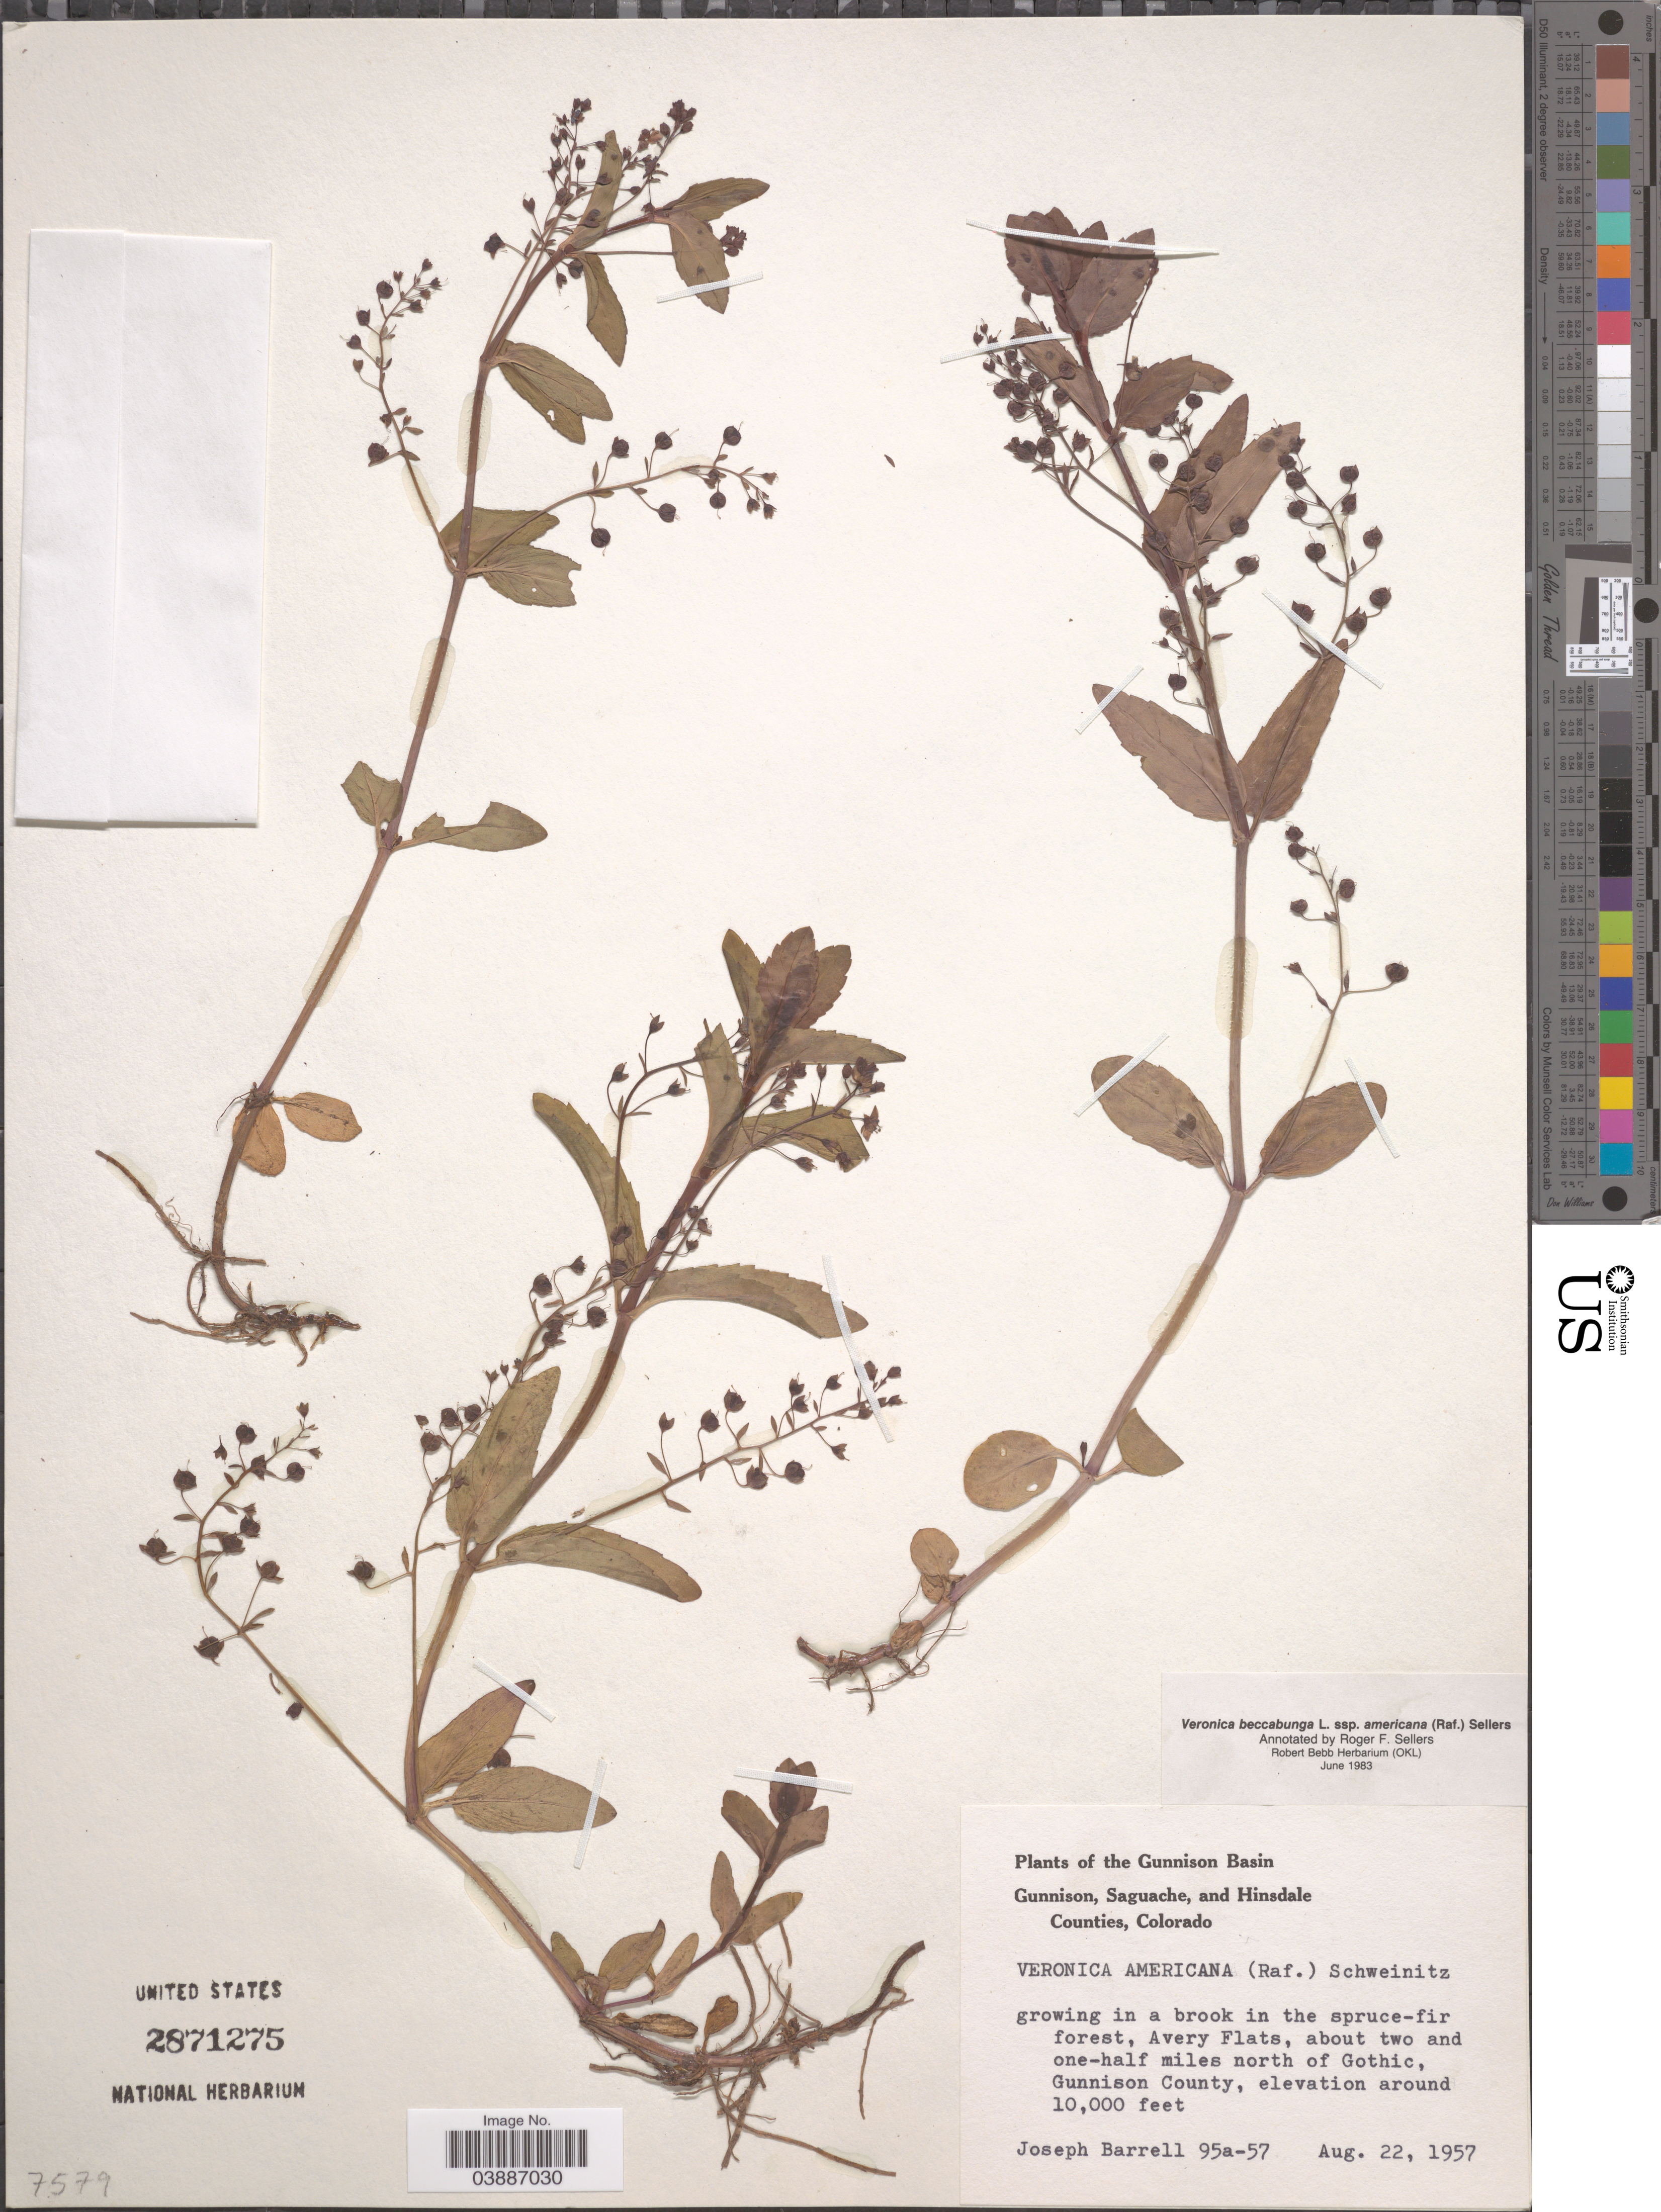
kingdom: Plantae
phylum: Tracheophyta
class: Magnoliopsida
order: Lamiales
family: Plantaginaceae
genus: Veronica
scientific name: Veronica beccabunga subsp. americana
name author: Raf.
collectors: J. Barrell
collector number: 95a-57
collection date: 1957-08-22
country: United States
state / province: Colorado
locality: The Gunnison Basin. Avery Flats, about two and one-half miles north of Gothic, Gunnison County.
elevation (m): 3048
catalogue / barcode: US 2871275